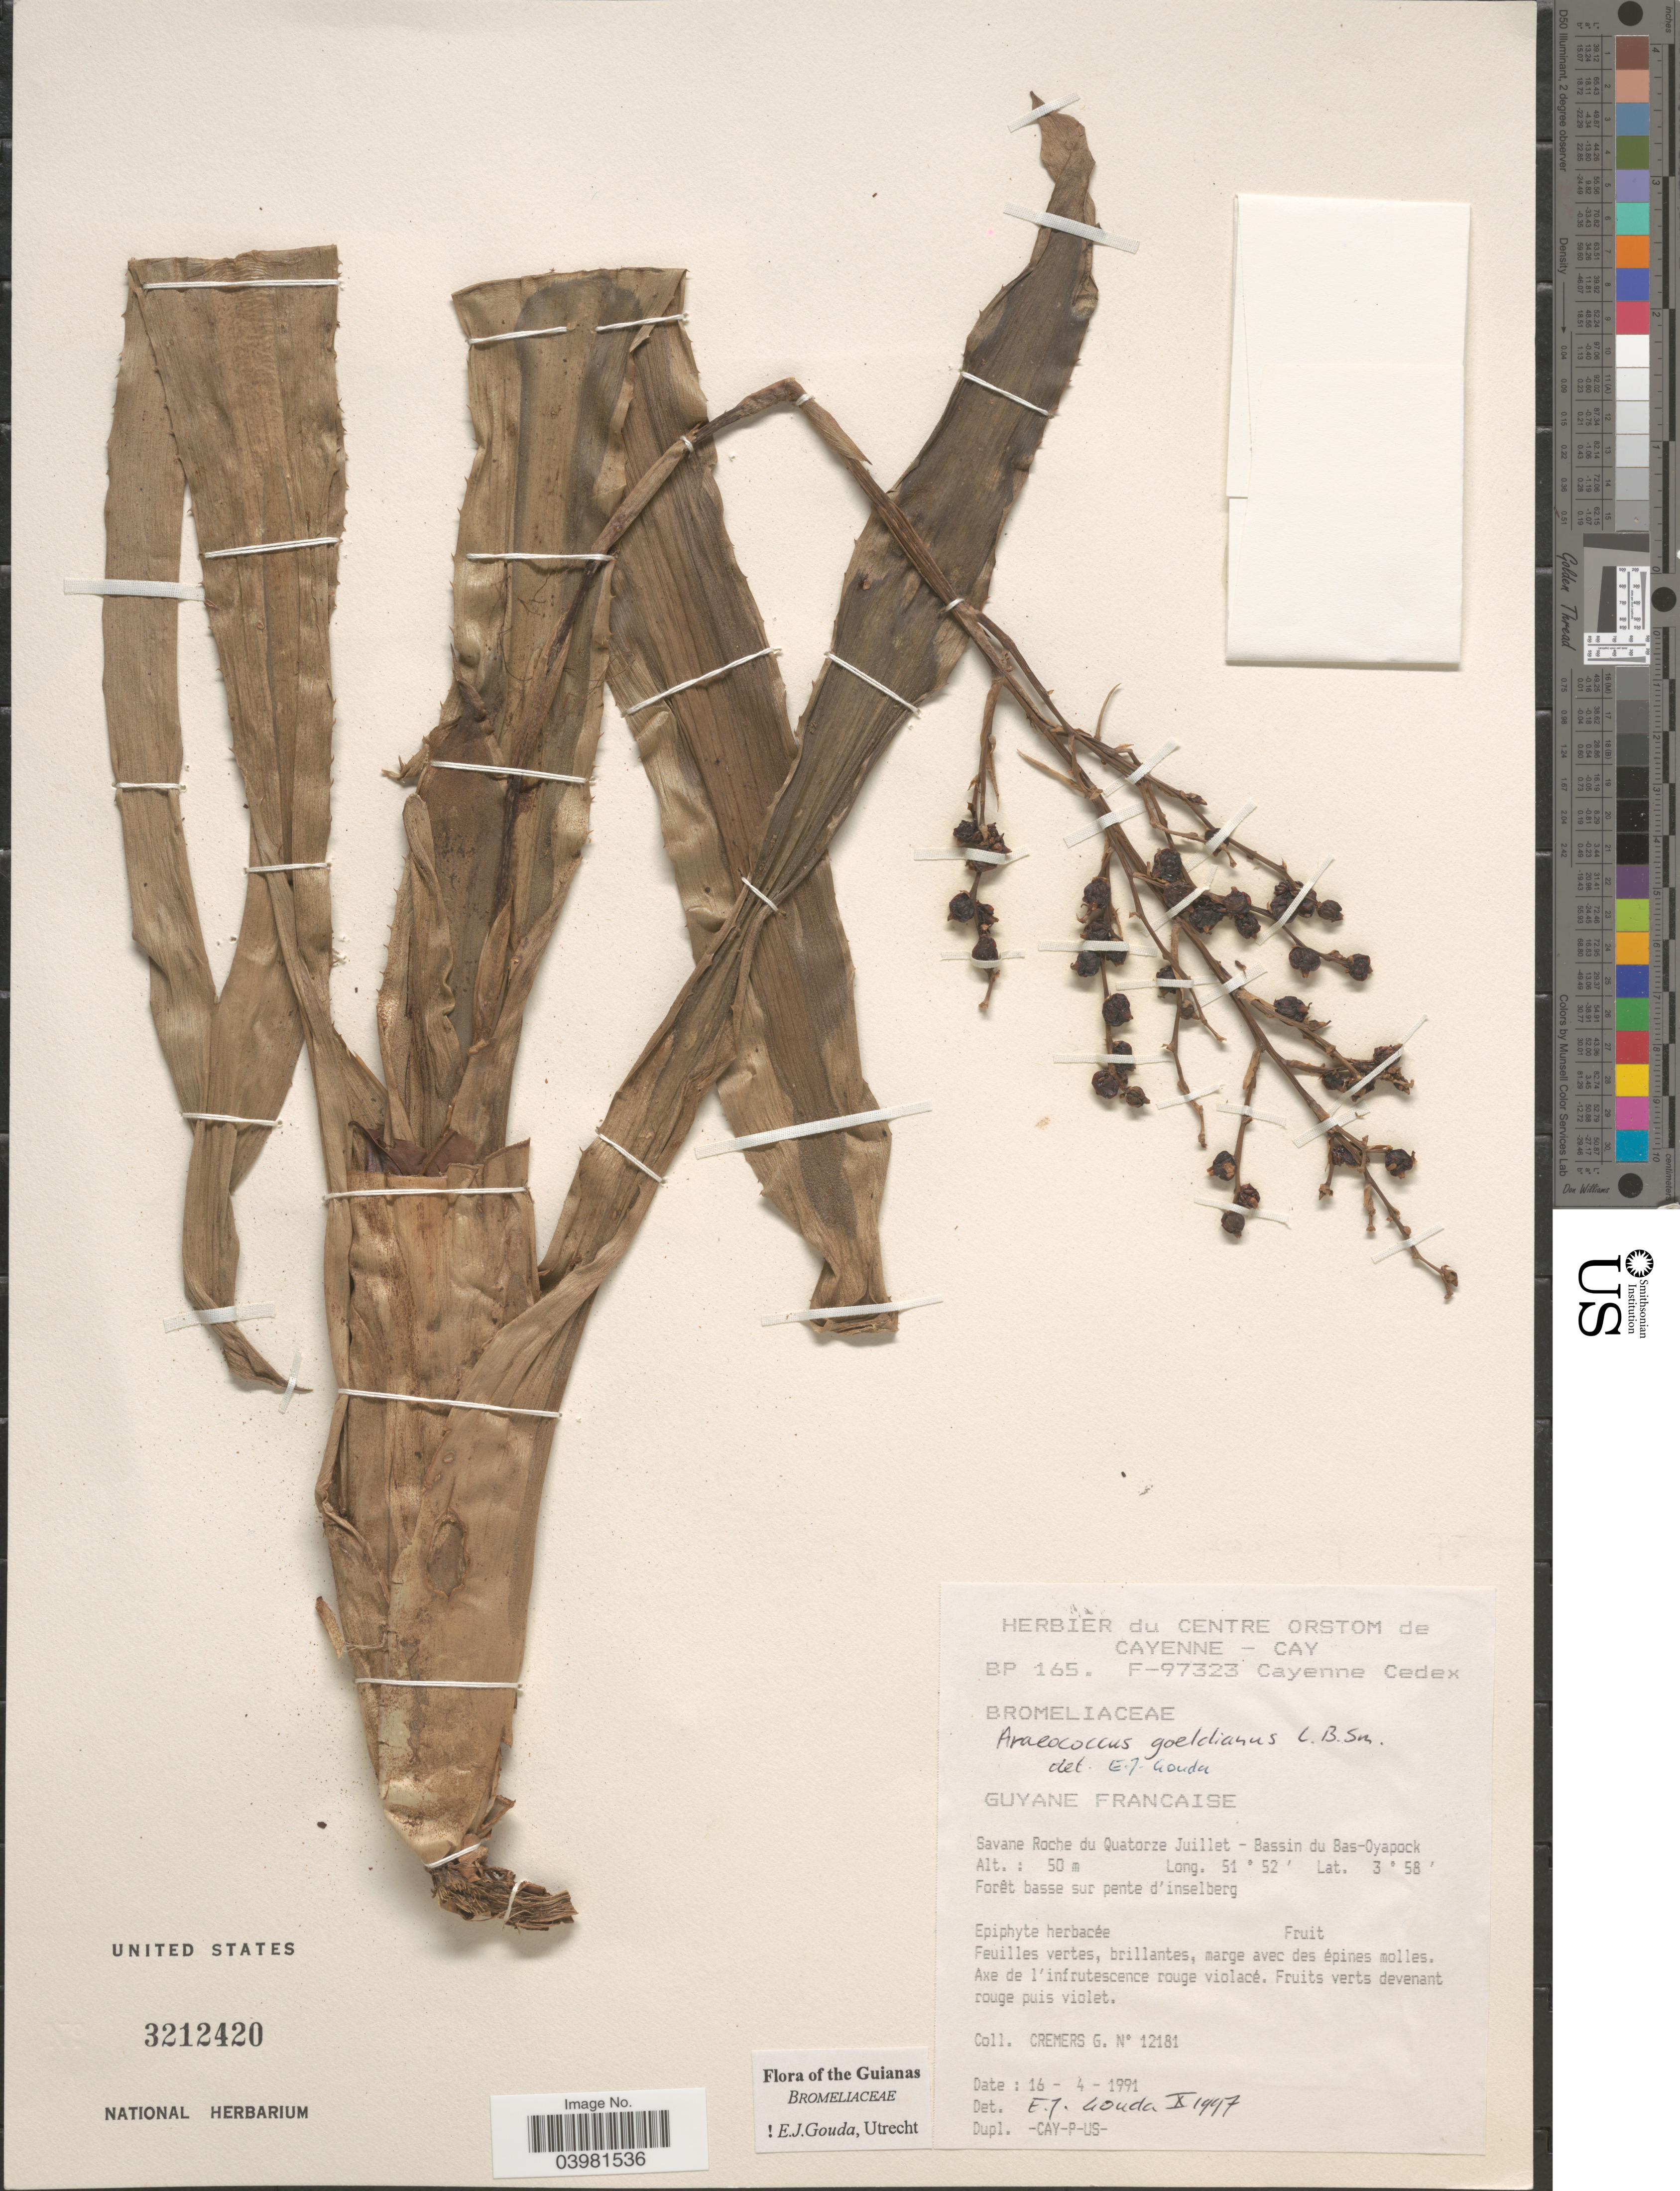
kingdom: Plantae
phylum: Tracheophyta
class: Liliopsida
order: Poales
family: Bromeliaceae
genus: Araeococcus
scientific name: Araeococcus goeldianus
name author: L.B. Sm.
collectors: G. Cremers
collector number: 12181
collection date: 1991-04-16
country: French Guiana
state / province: Cayenne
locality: Savane Roche du Quatorze Juillet - Bassin du Bas-Oyapock.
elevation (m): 50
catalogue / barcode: US 3212420